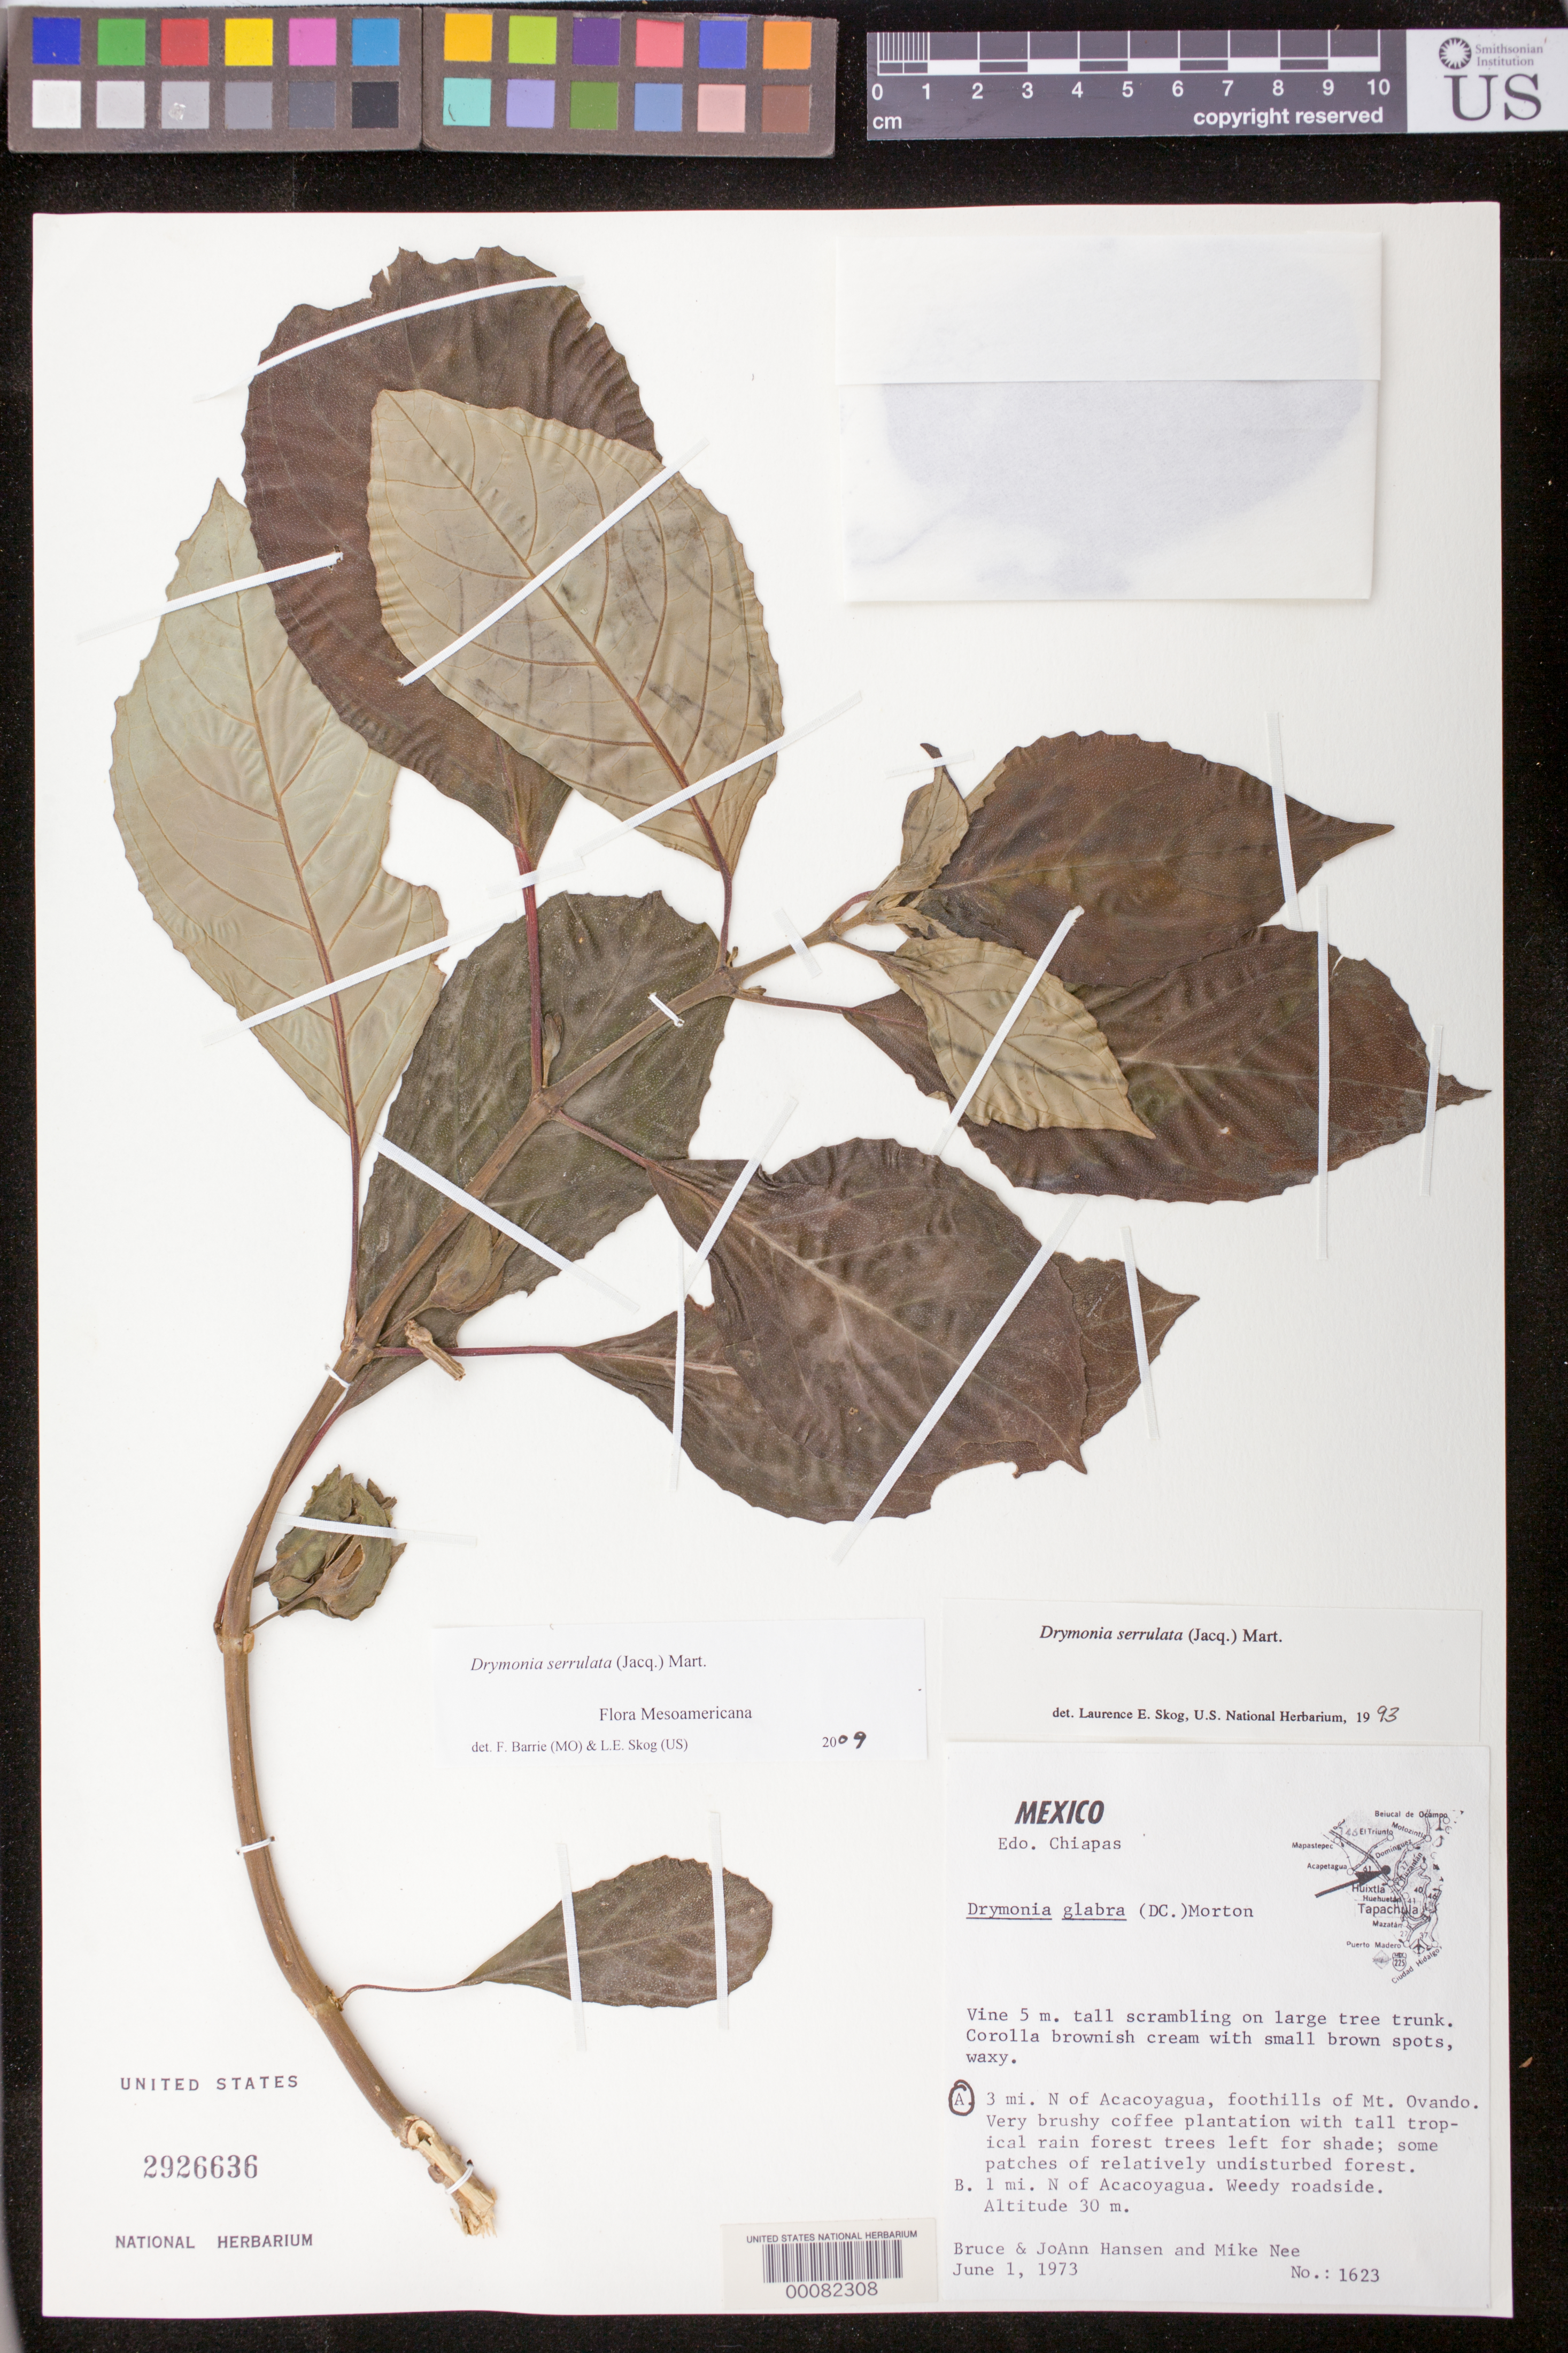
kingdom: Plantae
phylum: Tracheophyta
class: Magnoliopsida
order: Lamiales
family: Gesneriaceae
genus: Drymonia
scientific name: Drymonia serrulata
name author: (Jacq.) Mart.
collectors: B. Hansen & et al.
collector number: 1623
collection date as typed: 01 Jun 1973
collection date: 1973-06-01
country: Mexico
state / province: Chiapas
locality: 3 km N of Acacoyagua, foothills of Mt Ovando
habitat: Very brushy coffee plantation with tall tropical rain forest trees left for shade, some patches of relatively undisturbed forest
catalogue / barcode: US 2926636